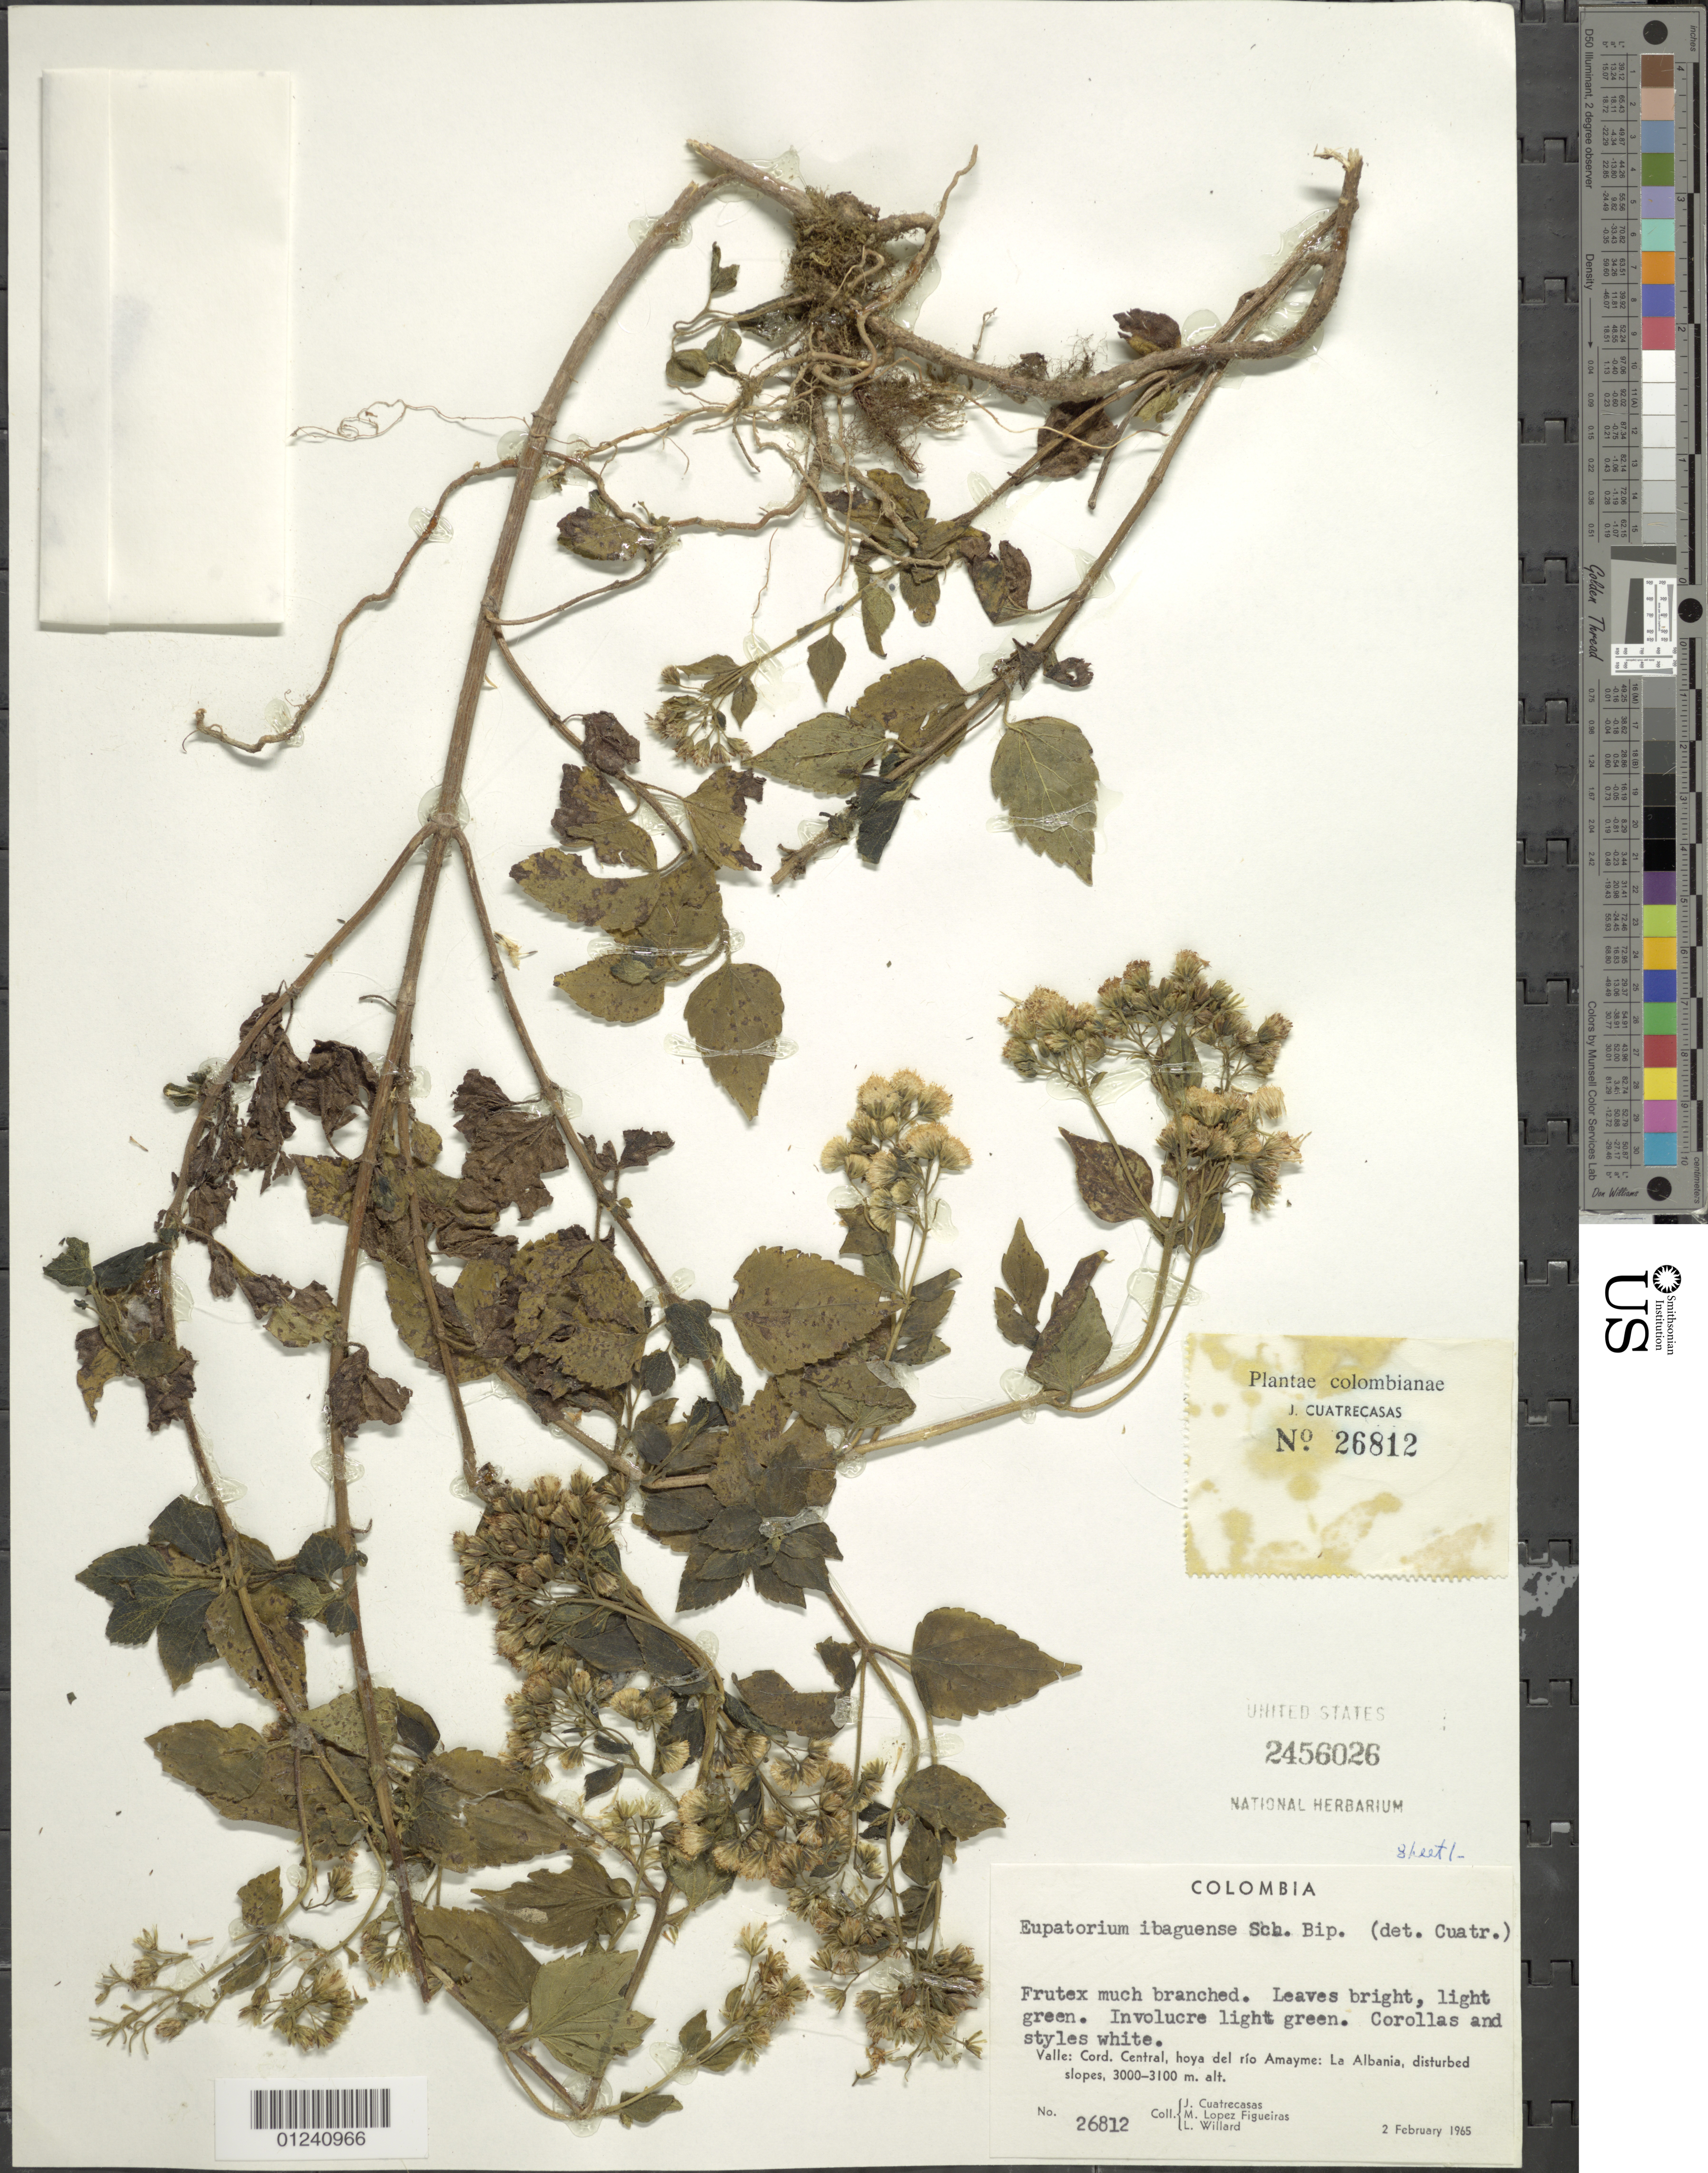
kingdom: Plantae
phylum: Tracheophyta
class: Magnoliopsida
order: Asterales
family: Asteraceae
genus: Ageratina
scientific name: Ageratina pichinchensis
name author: (Kunth) R.M. King & H. Rob.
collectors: J. Cuatrecasas, L. Willard & M. López Figueiras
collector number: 26812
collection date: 1965-02-02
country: Colombia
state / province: Valle del Cauca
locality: Cord. Central, hoya del rio Amayme: La Albania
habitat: disturbed slopes.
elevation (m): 3000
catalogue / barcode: US 2456026